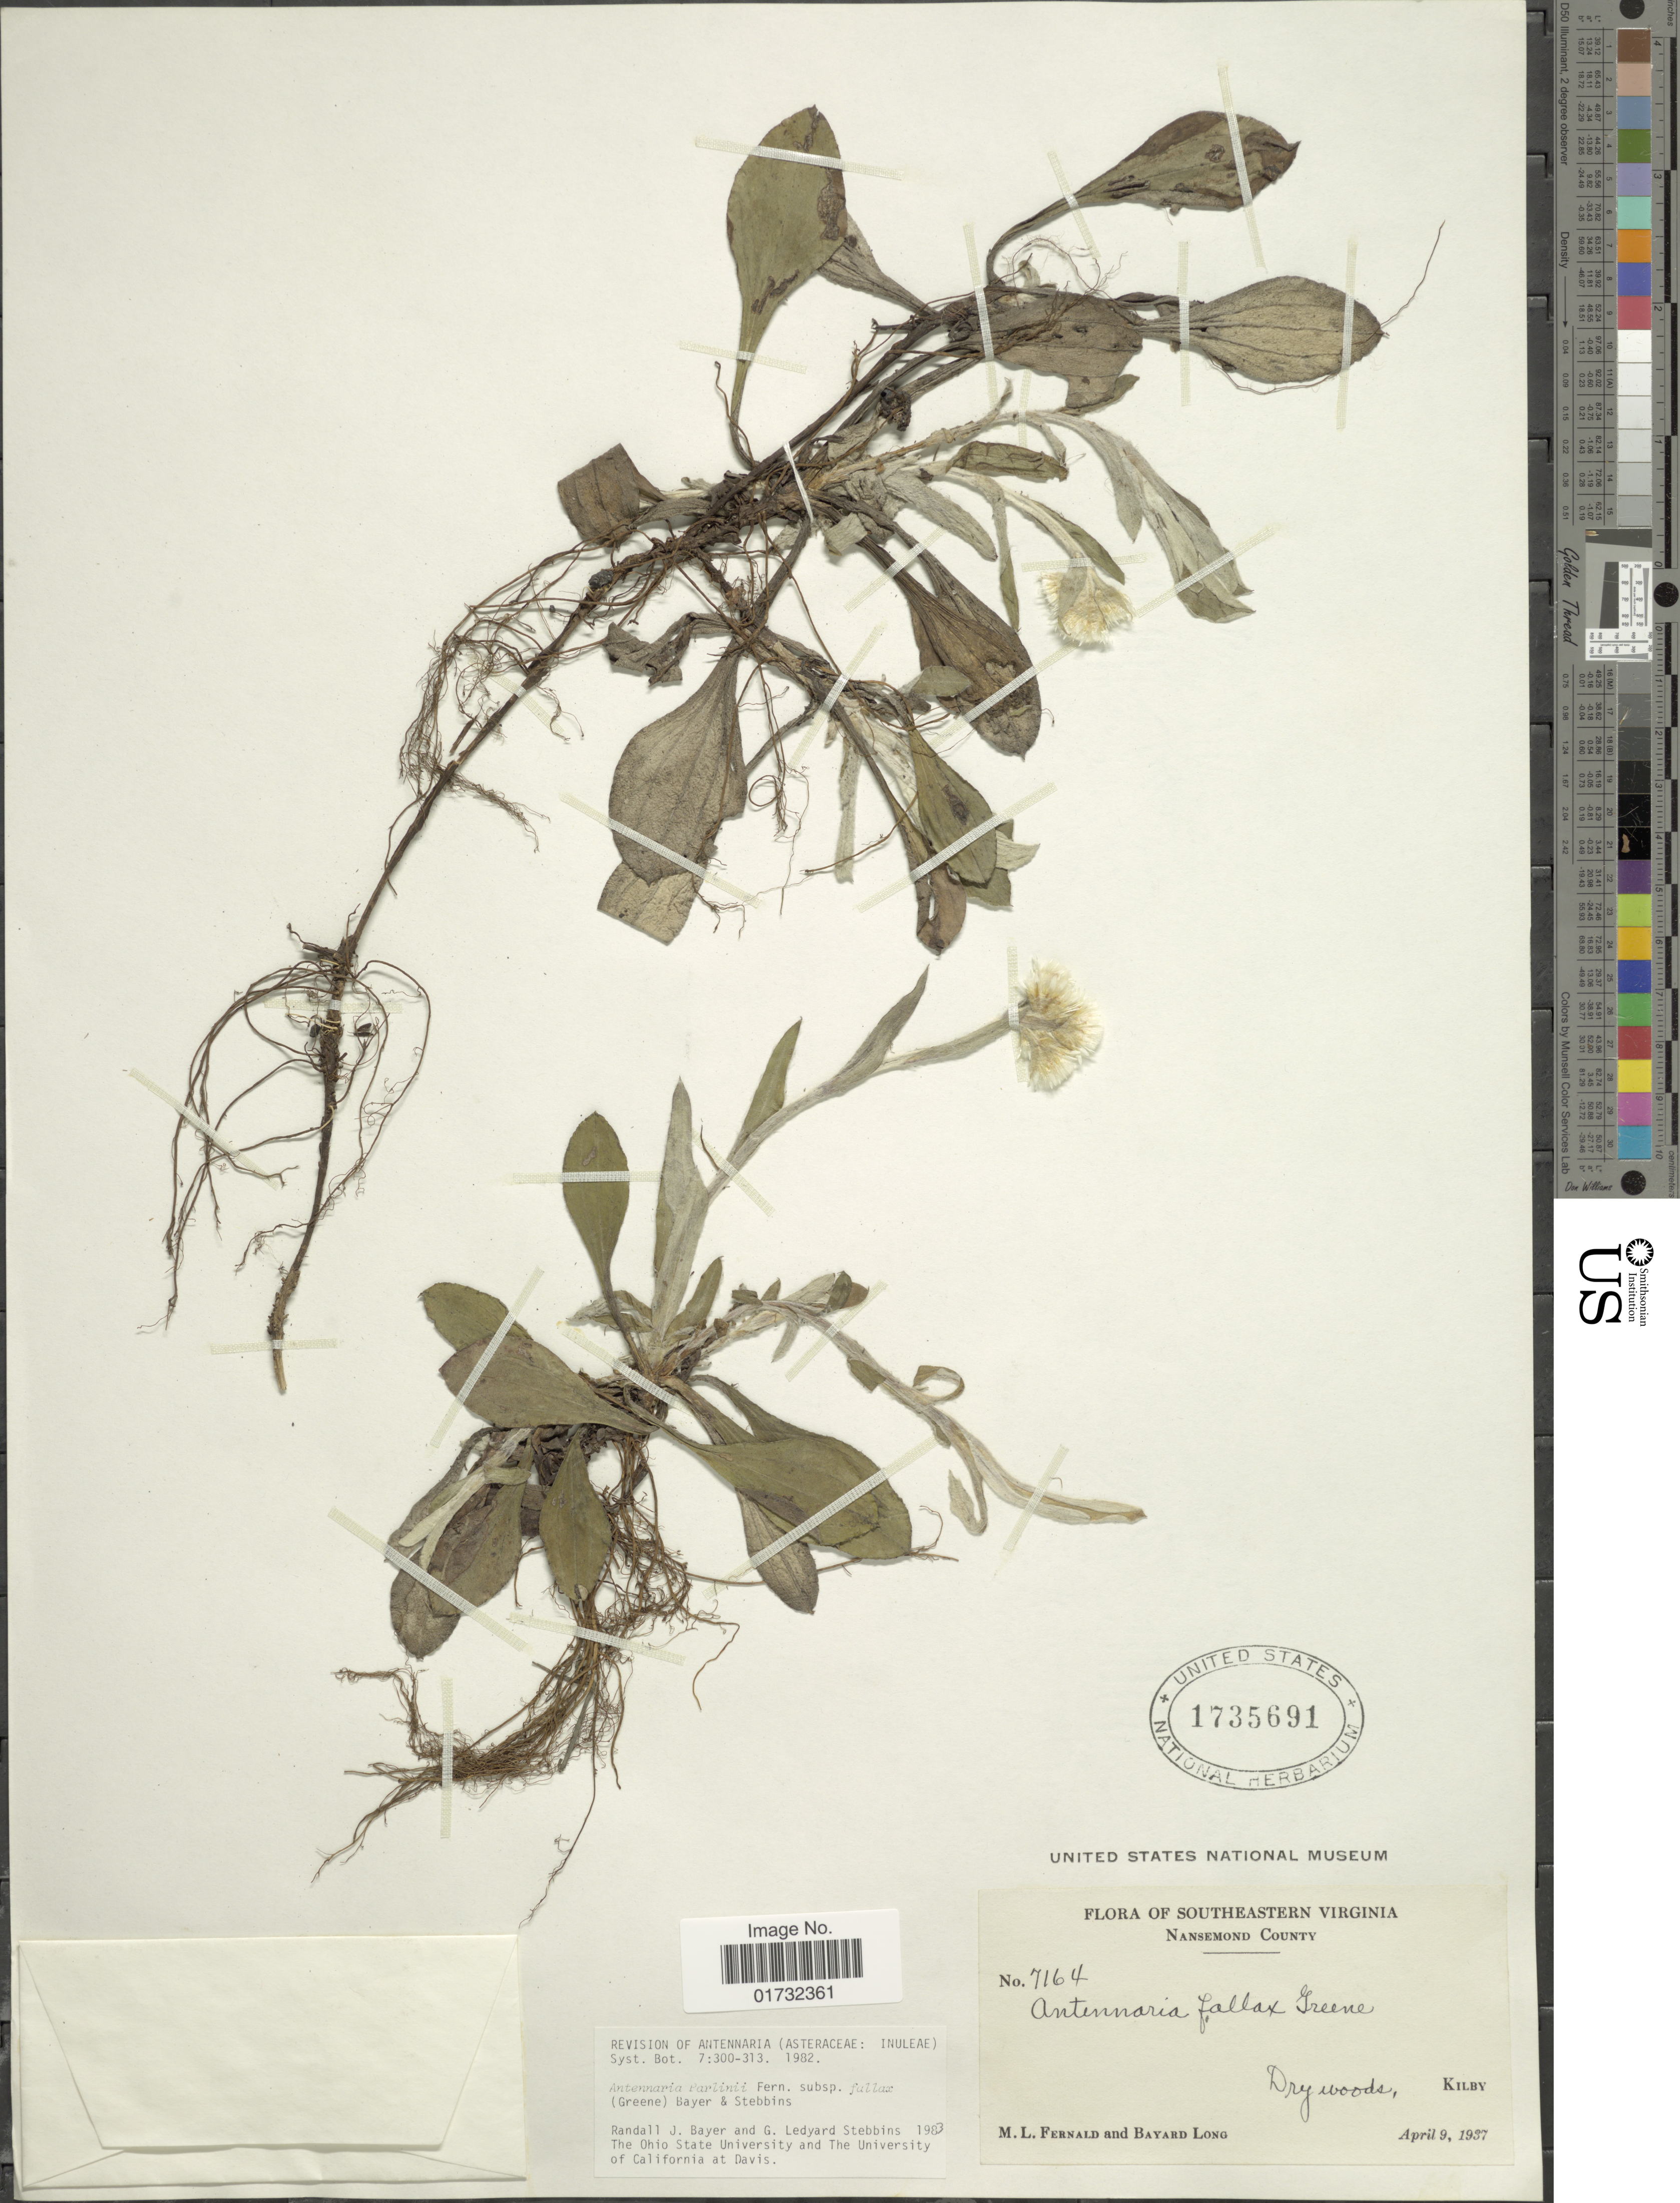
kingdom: Plantae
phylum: Tracheophyta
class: Magnoliopsida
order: Asterales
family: Asteraceae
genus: Antennaria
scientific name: Antennaria parlinii subsp. parlinii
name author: Fernald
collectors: M. L. Fernald & B. Long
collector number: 7164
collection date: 1937-04-09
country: United States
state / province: Virginia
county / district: City of Suffolk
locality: Southeastern Virginia. Nansemond County. Kilby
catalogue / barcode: US 1735691